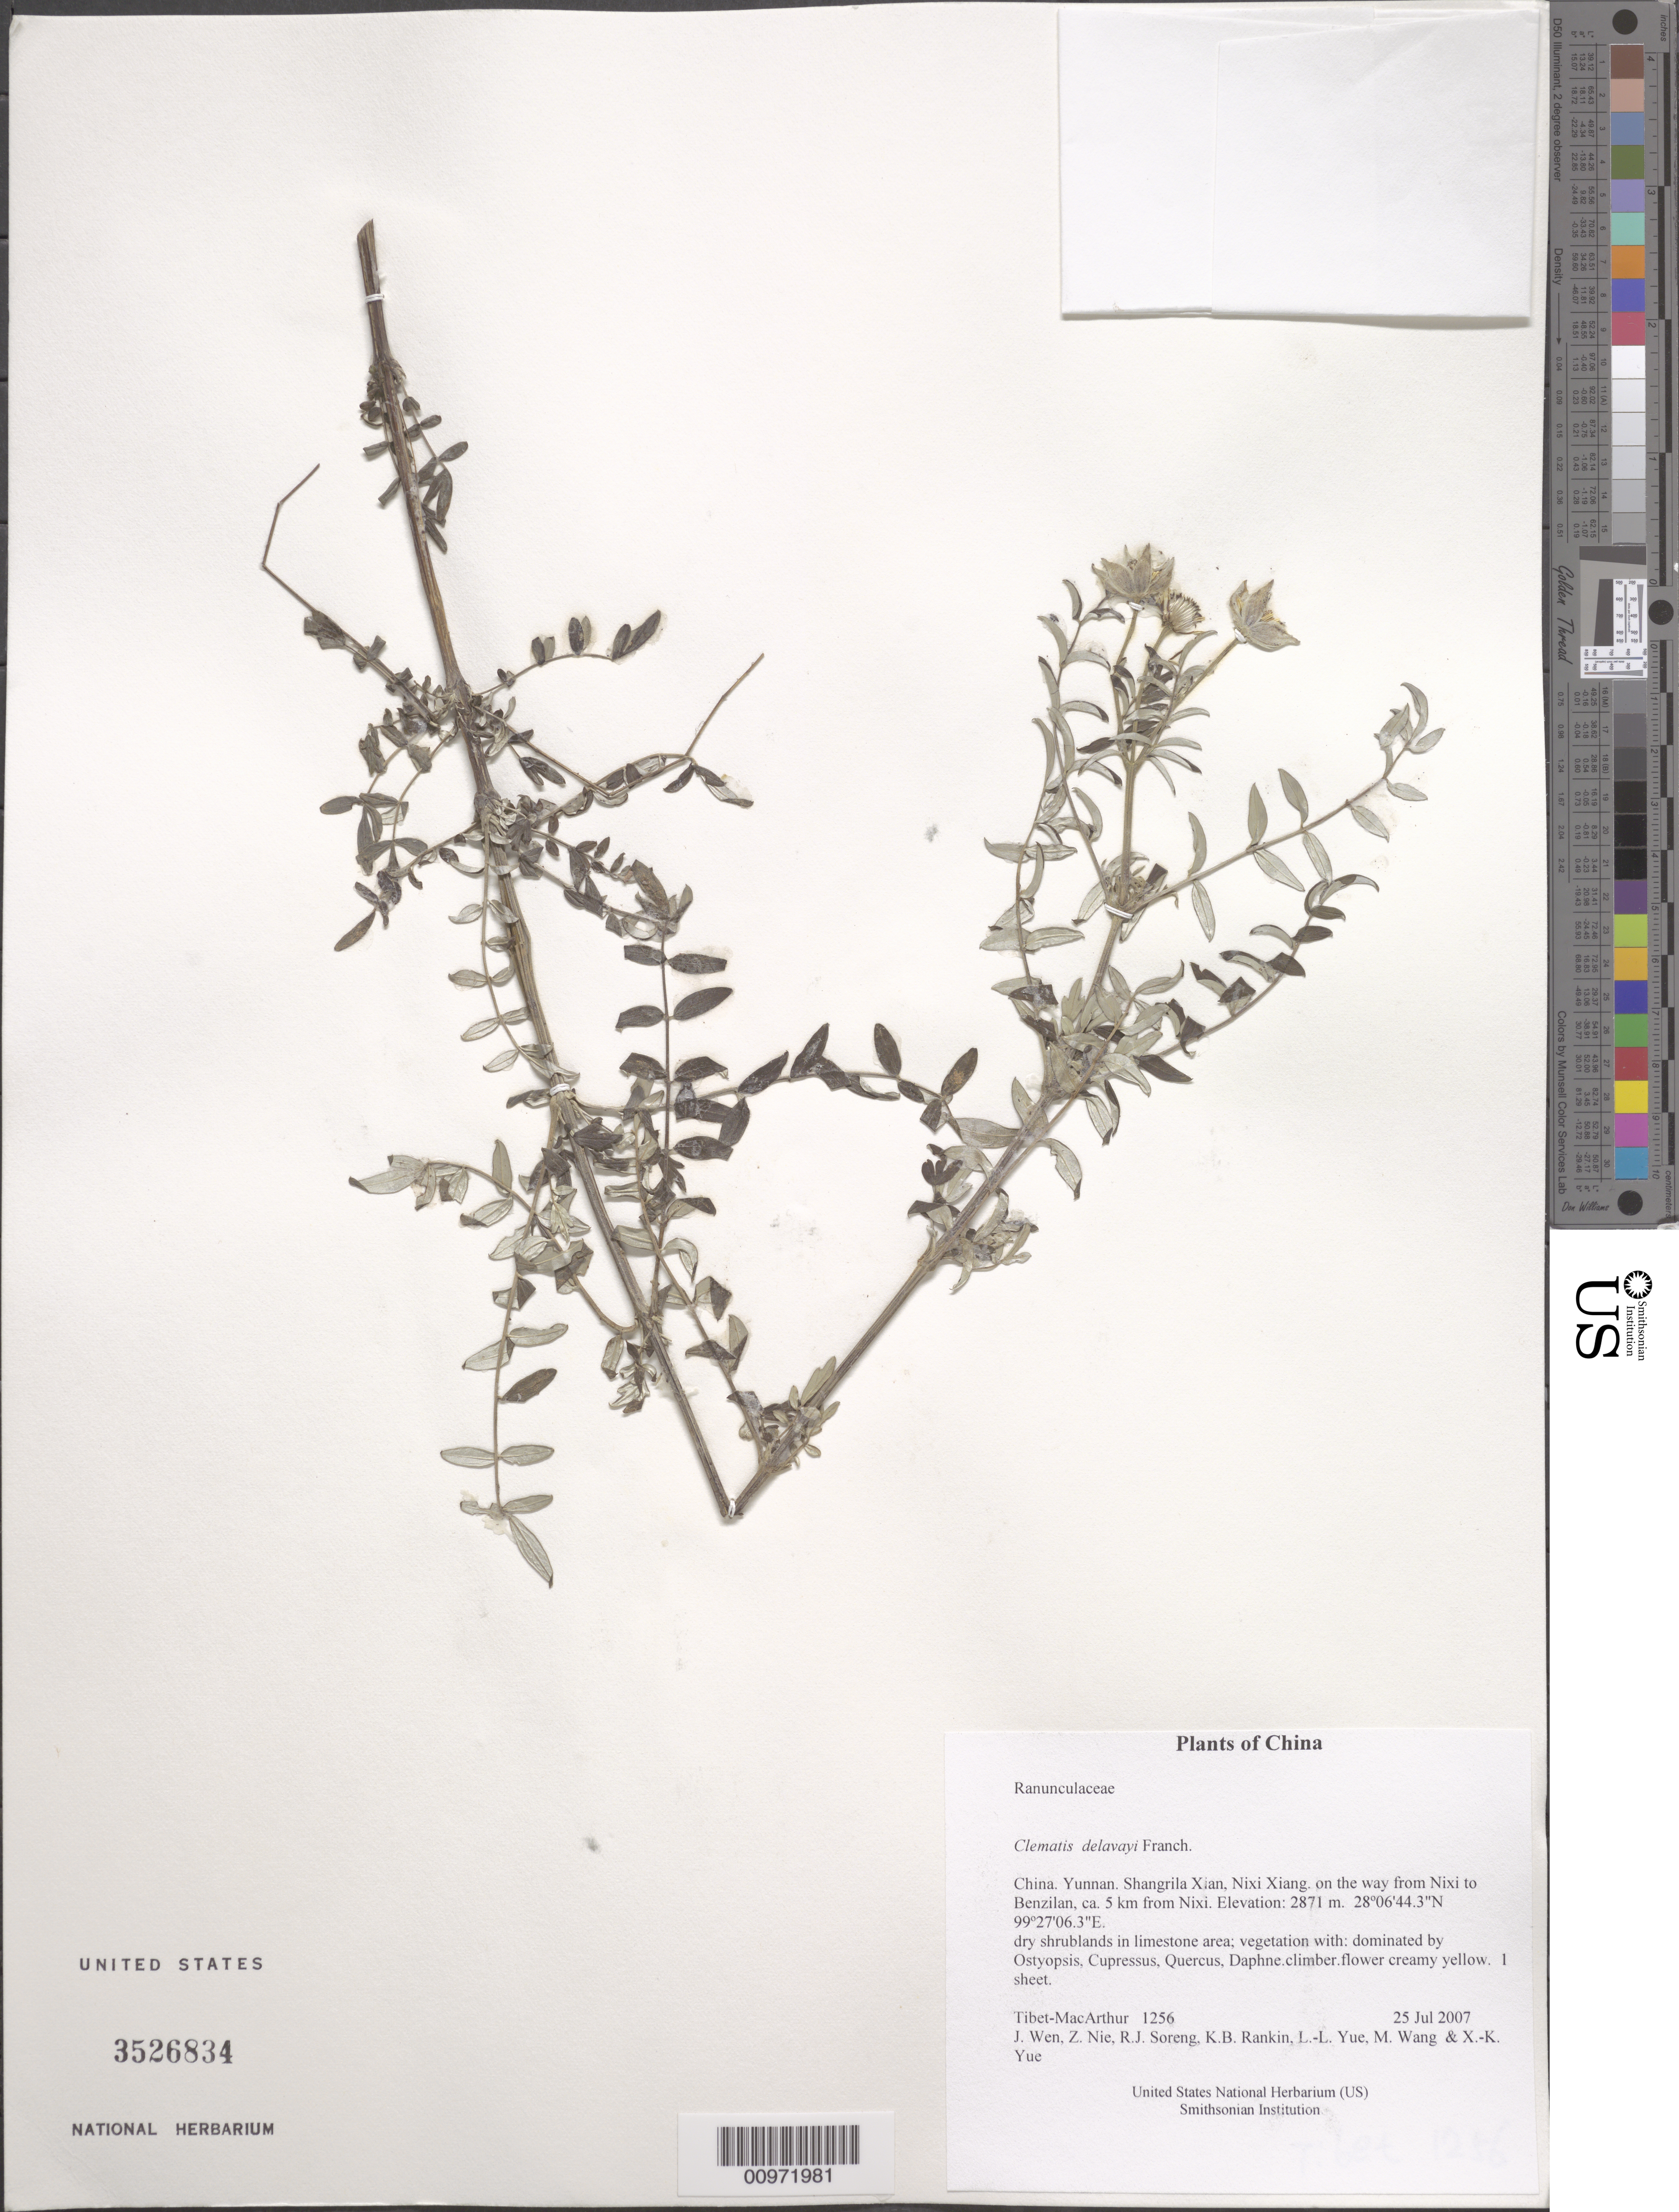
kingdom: Plantae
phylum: Tracheophyta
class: Magnoliopsida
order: Ranunculales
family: Ranunculaceae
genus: Clematis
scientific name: Clematis delavayi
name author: Franch.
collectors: Tibet-MacArthur, J. Wen, Z. Nie, R. J. Soreng, K. Rankin, L. Yue, M. Wang & X. Yue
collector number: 1256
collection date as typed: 25 Jul 2007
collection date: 2007-07-25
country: China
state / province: Yunnan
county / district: Shangrila Xian, Nixi Xiang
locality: on the way from Nixi to Benzilan, ca. 5 km from Nixi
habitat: dry shrublands in limestone area; vegetation with: dominated by Ostyopsis, Cupressus, Quercus, Daphne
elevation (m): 2871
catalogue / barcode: US 3526834